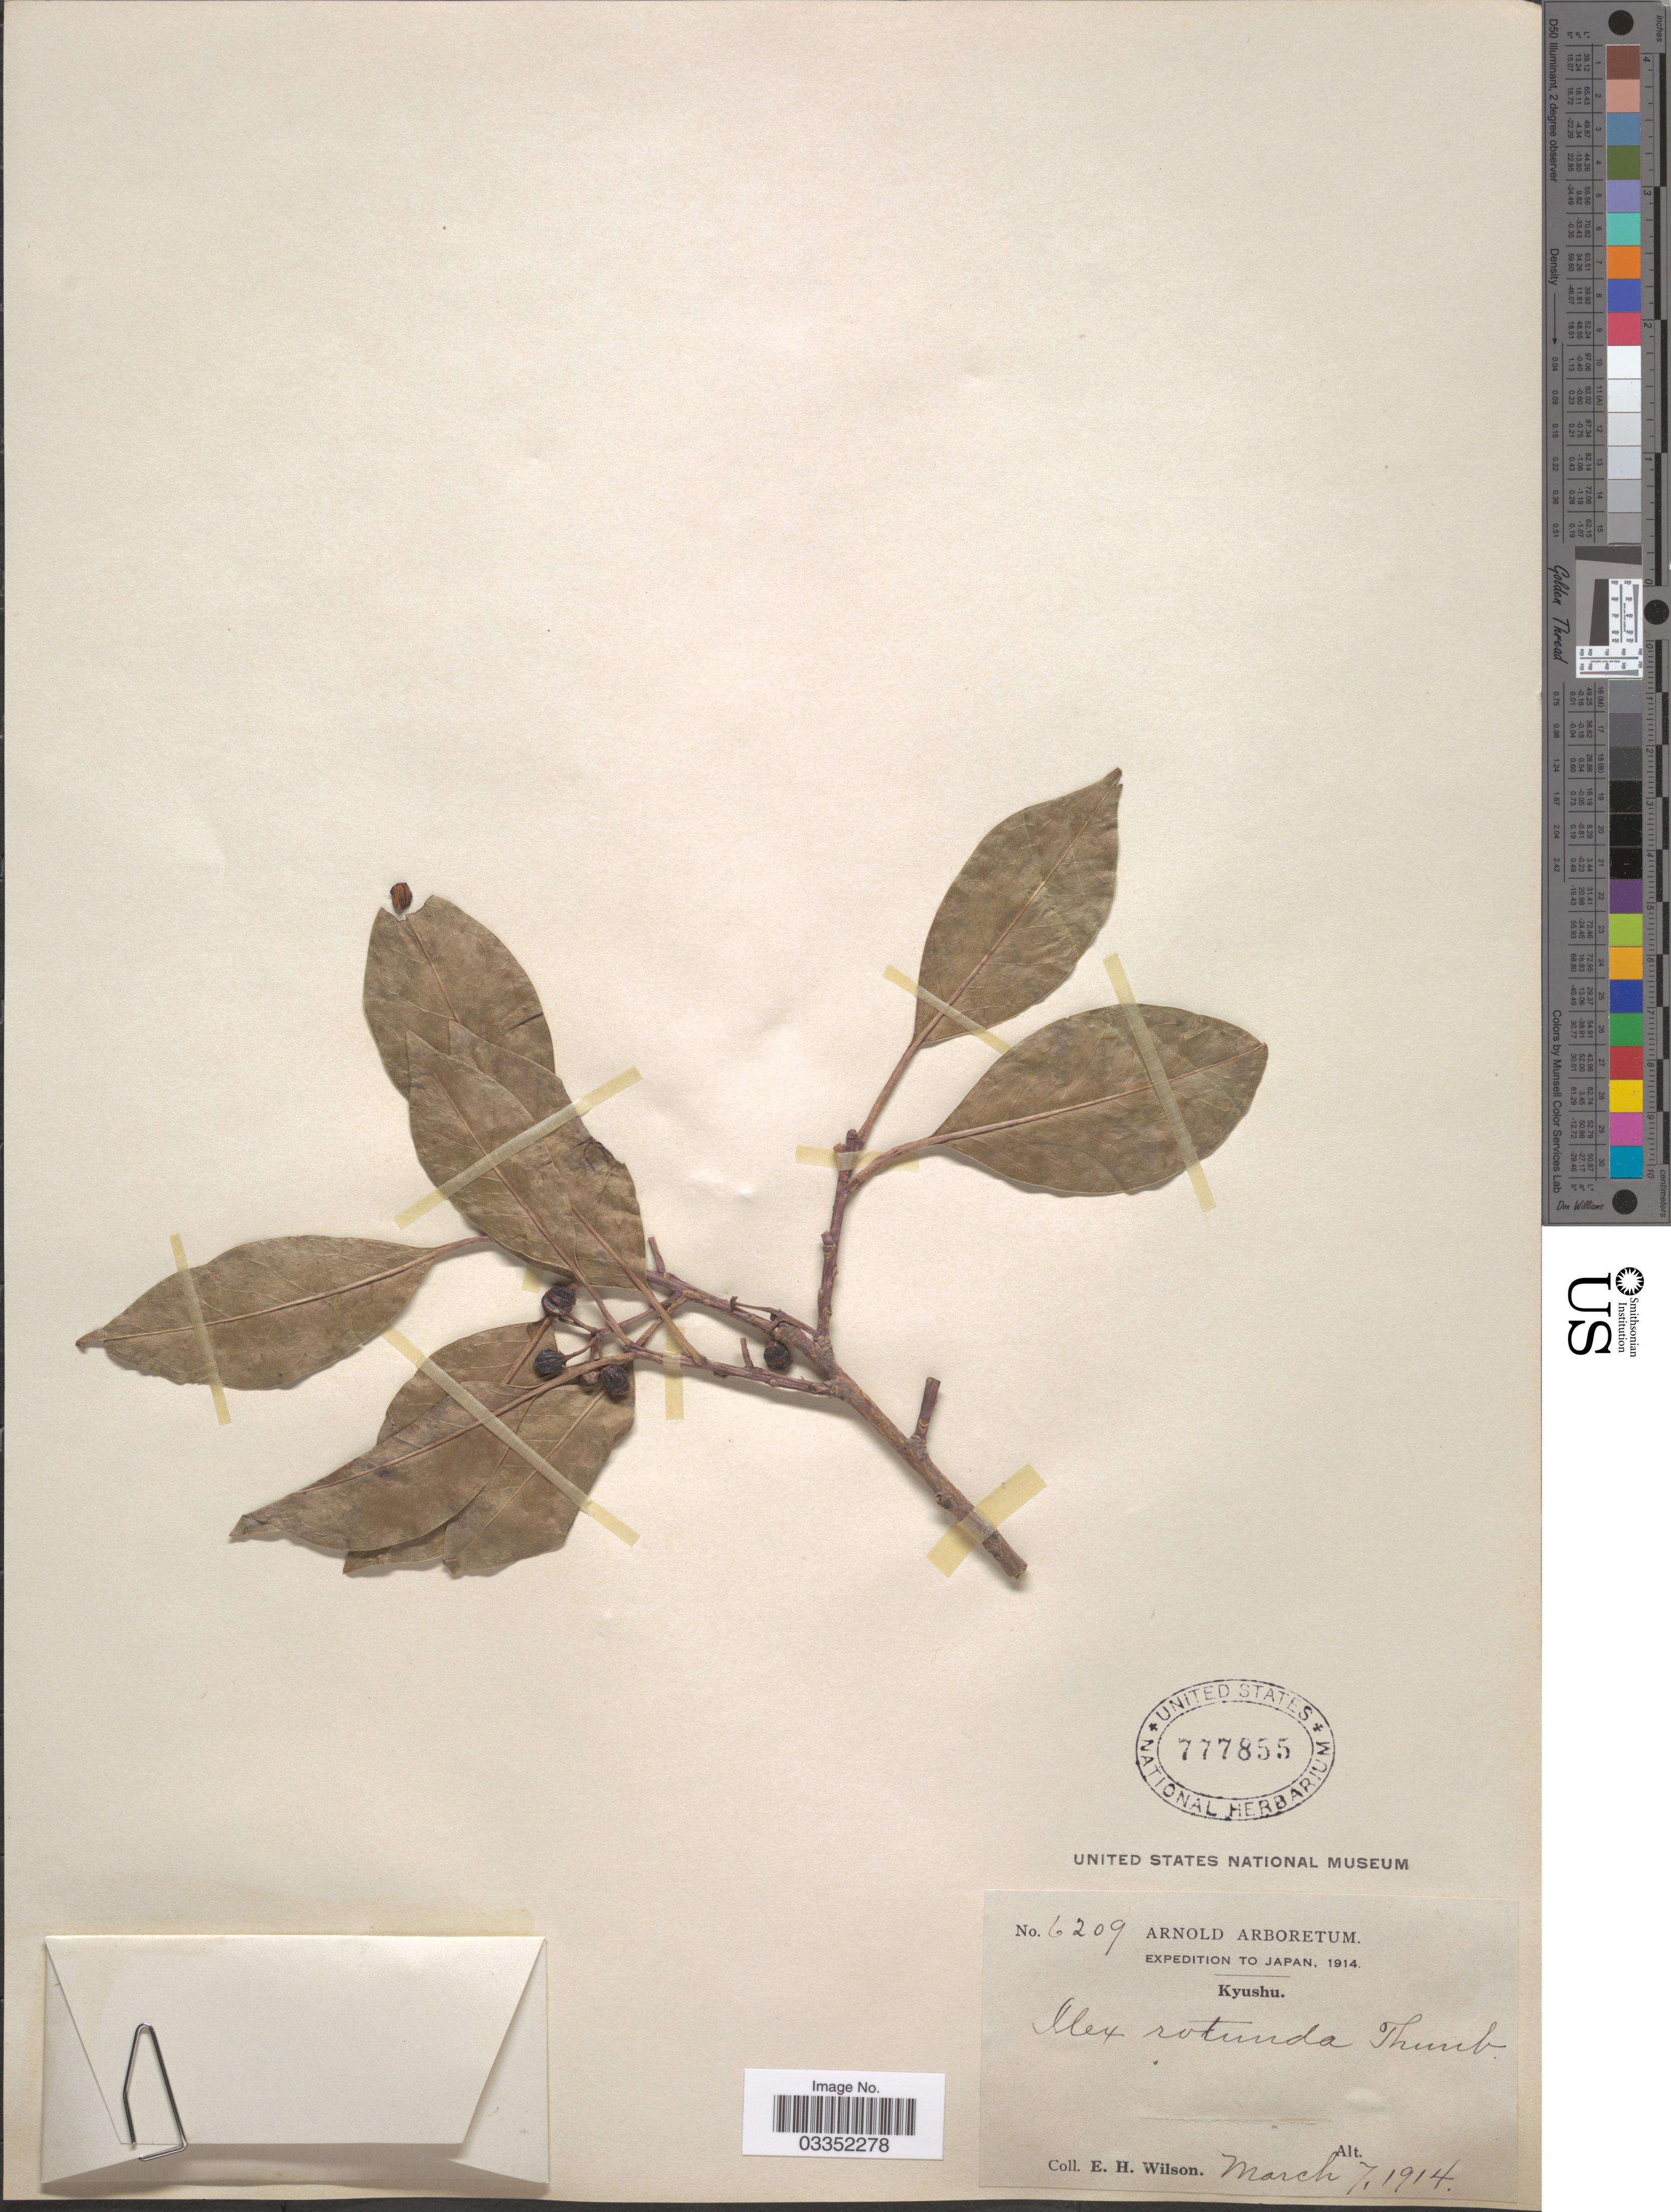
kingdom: Plantae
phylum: Tracheophyta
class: Magnoliopsida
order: Aquifoliales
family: Aquifoliaceae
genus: Ilex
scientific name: Ilex rotunda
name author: Thunb.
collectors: E. Wilson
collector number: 6209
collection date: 1914-03-07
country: Japan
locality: Kyushu.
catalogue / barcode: US 777855